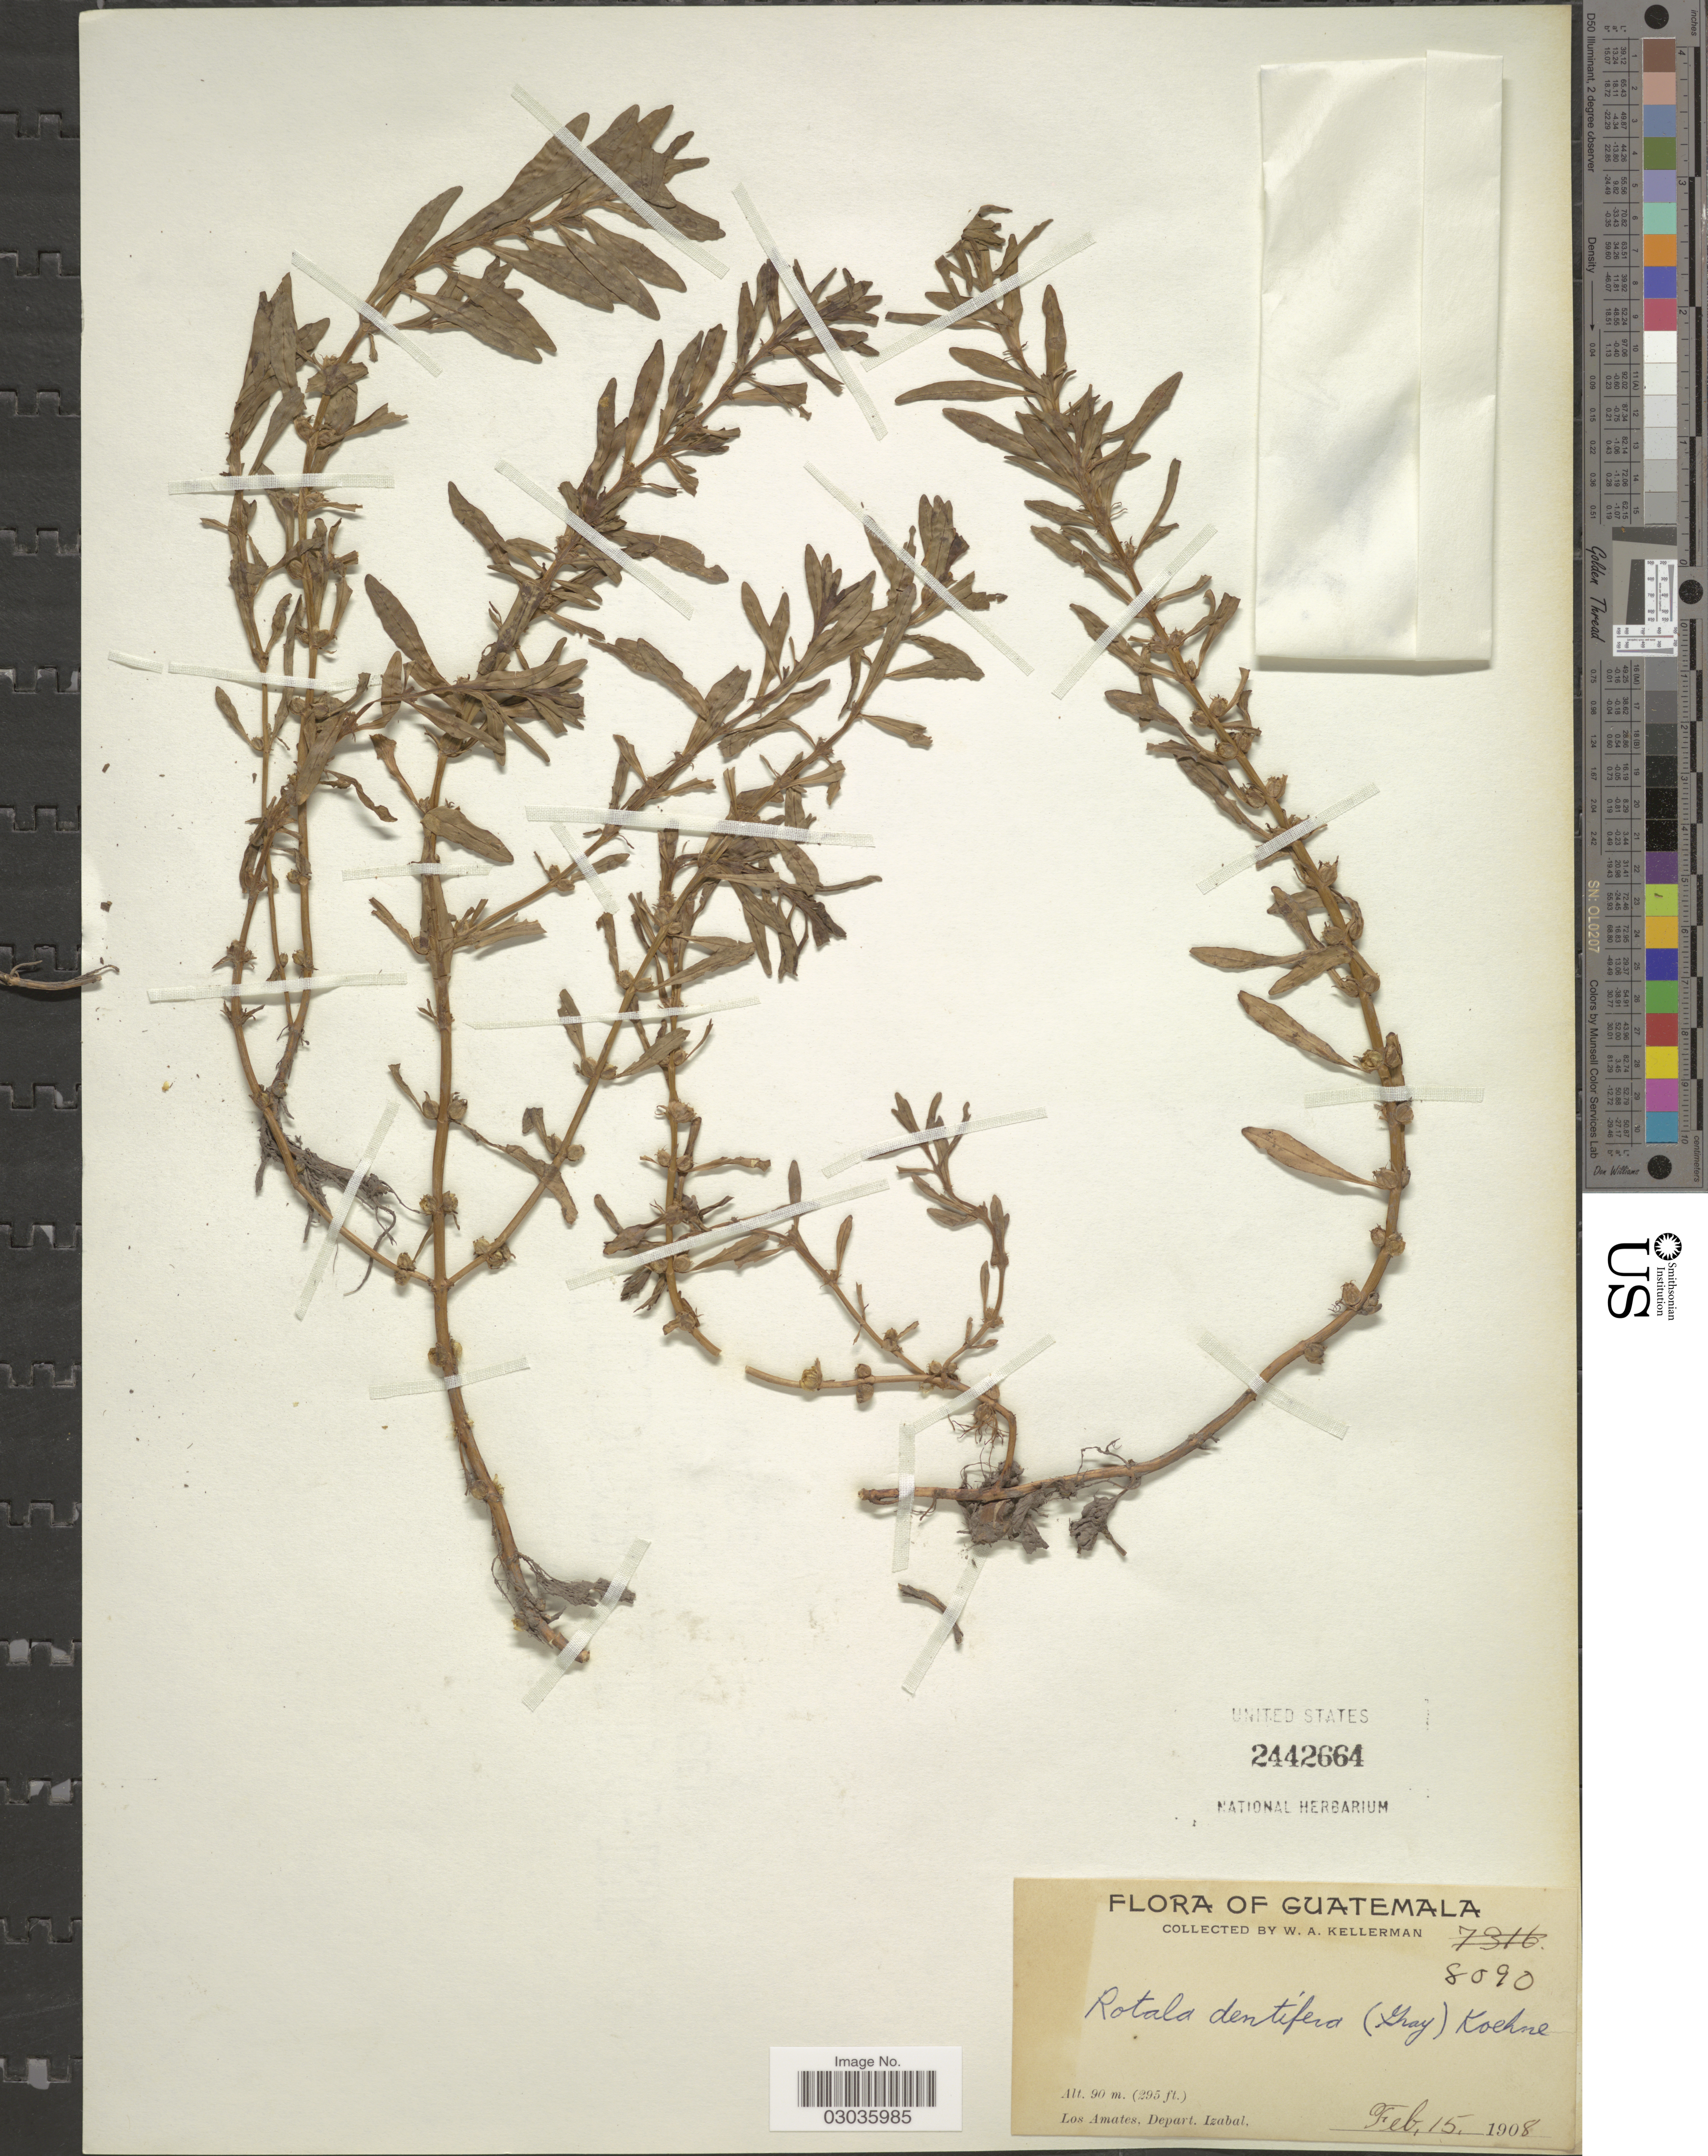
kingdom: Plantae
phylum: Tracheophyta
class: Magnoliopsida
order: Myrtales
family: Lythraceae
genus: Rotala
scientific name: Rotala dentifera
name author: (A. Gray) Koehne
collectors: W. Kellerman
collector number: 8090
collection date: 1908-02-15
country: Guatemala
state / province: Izabal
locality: Los Amates, Depart. Izabal.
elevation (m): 90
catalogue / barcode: US 2442664